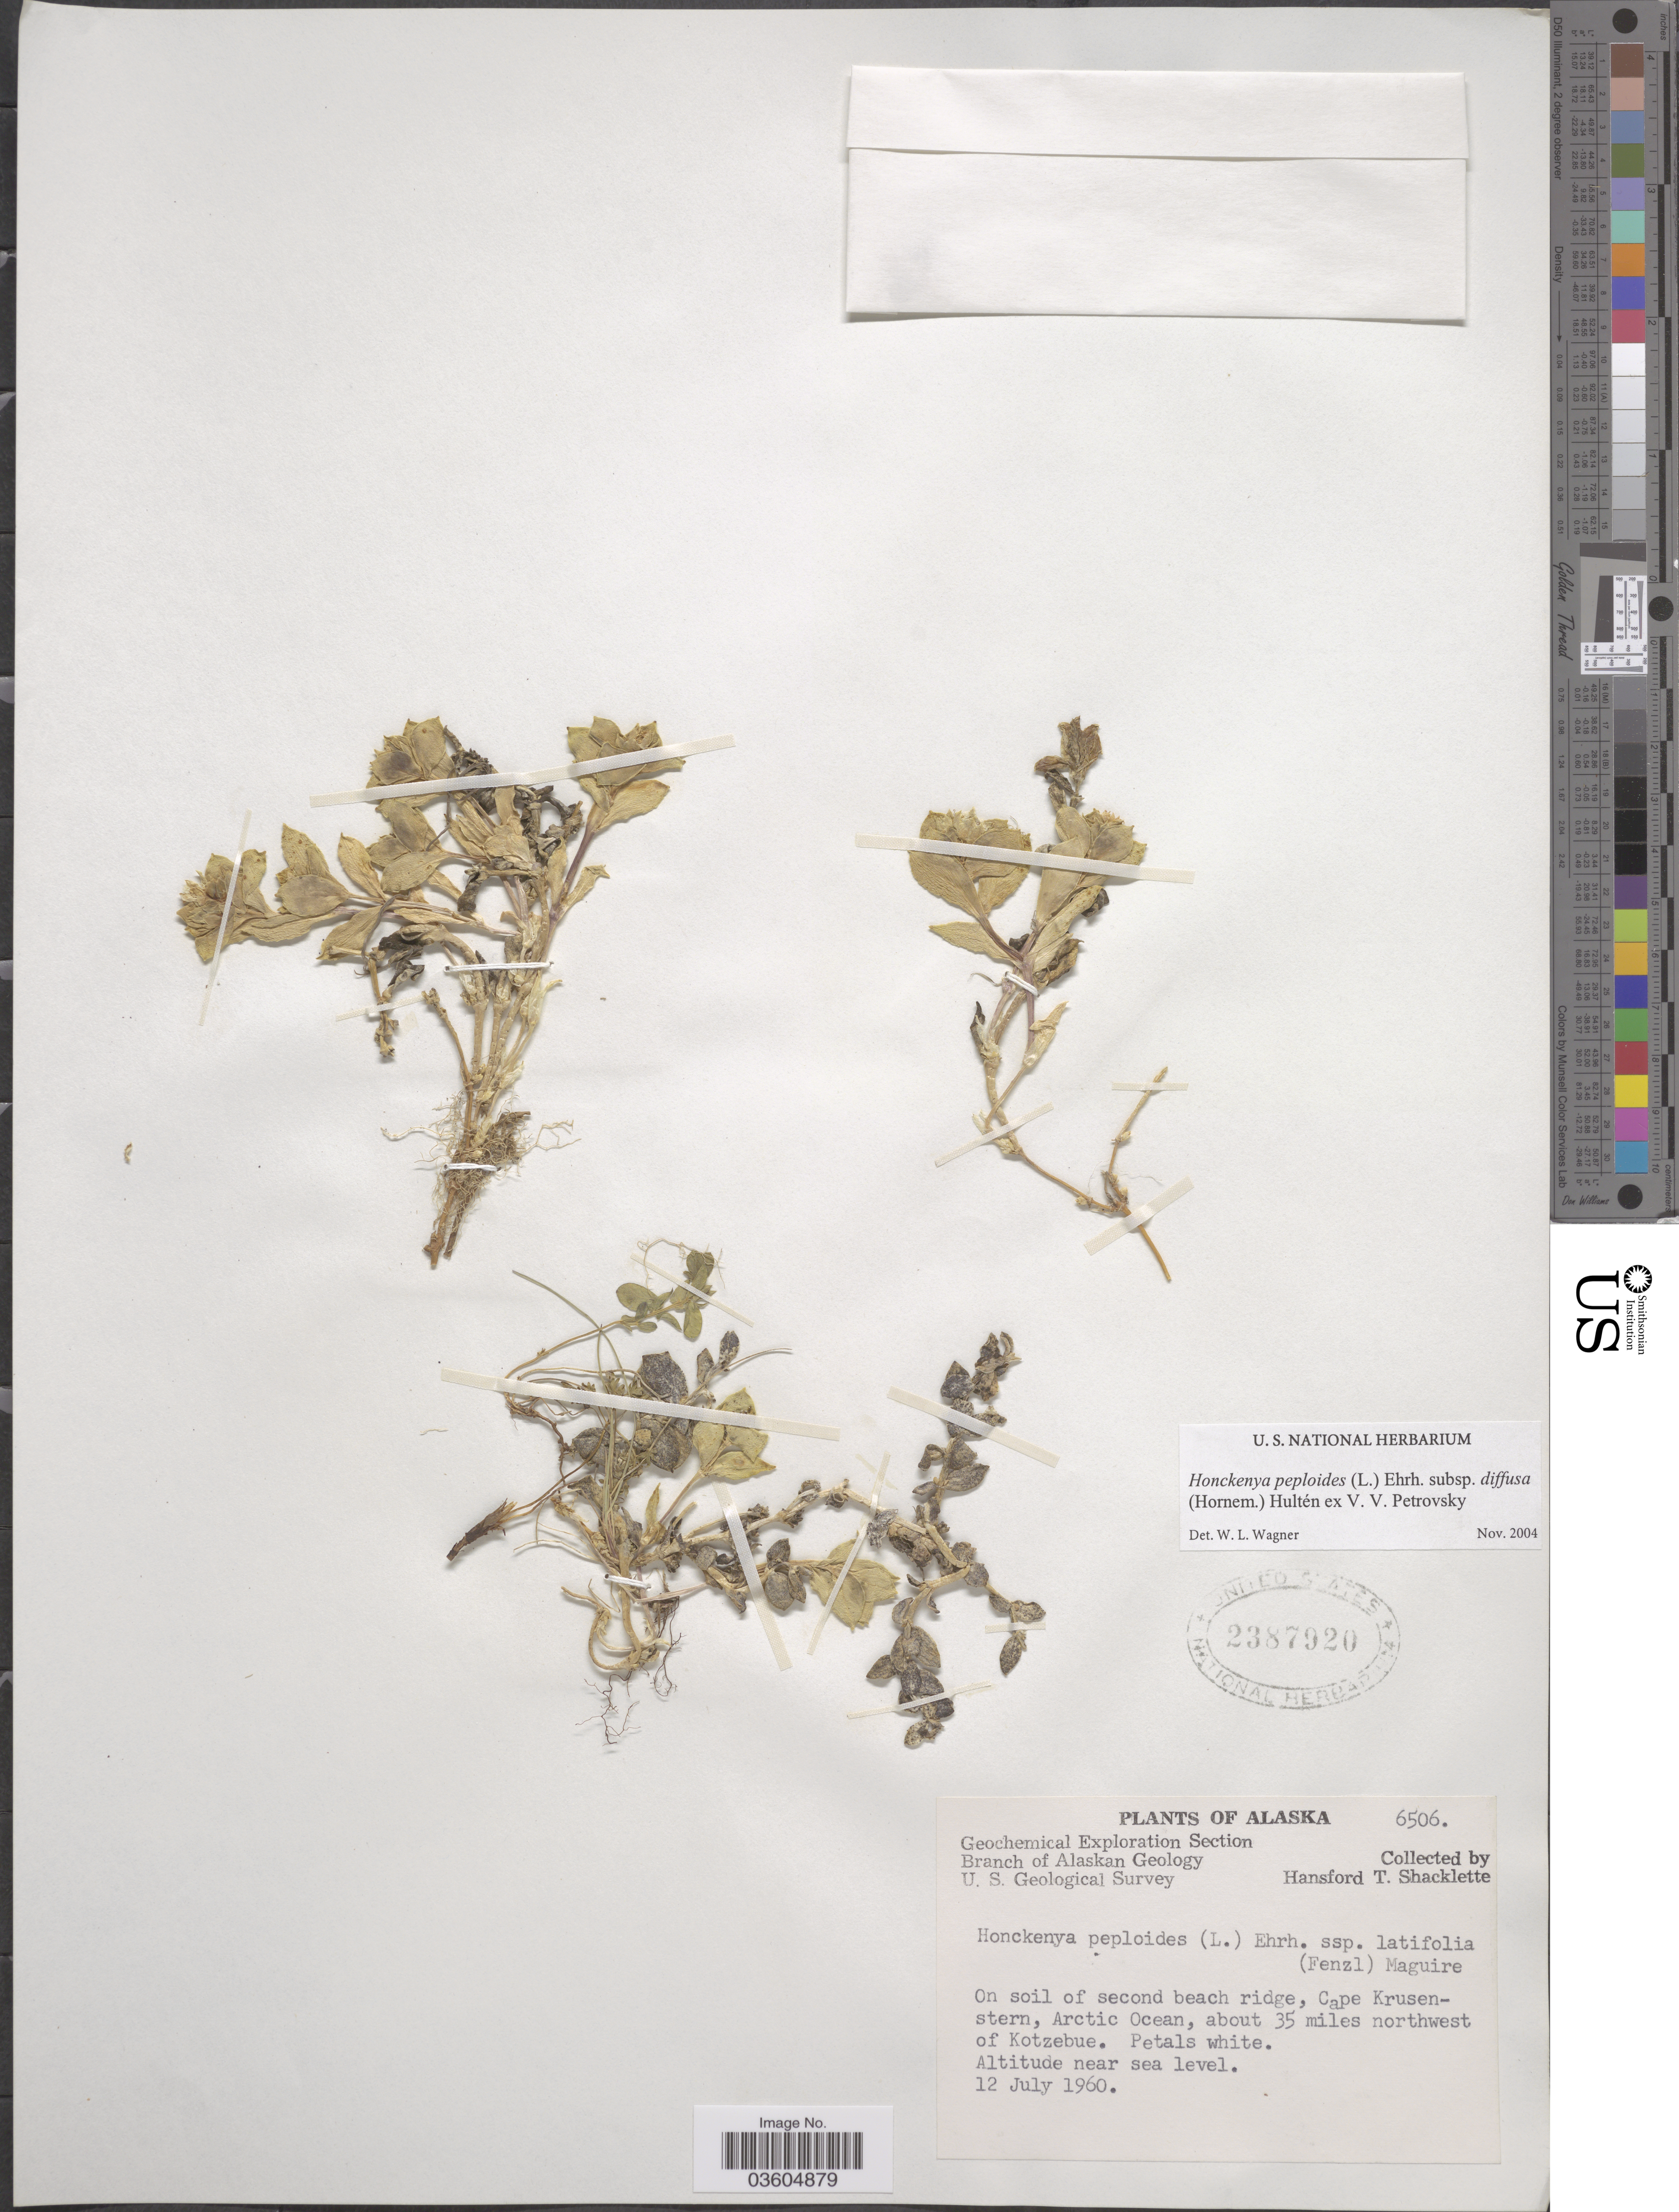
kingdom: Plantae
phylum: Tracheophyta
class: Magnoliopsida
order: Caryophyllales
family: Caryophyllaceae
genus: Honckenya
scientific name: Honckenya peploides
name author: (L.) Ehrh.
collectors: H. Shacklette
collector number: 6506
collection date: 1960-07-12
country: United States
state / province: Alaska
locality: On soil of second beach ridge, Cape Krusenstern, Arctic Ocean, about 35 miles northwest of Kotzebue.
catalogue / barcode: US 2387920